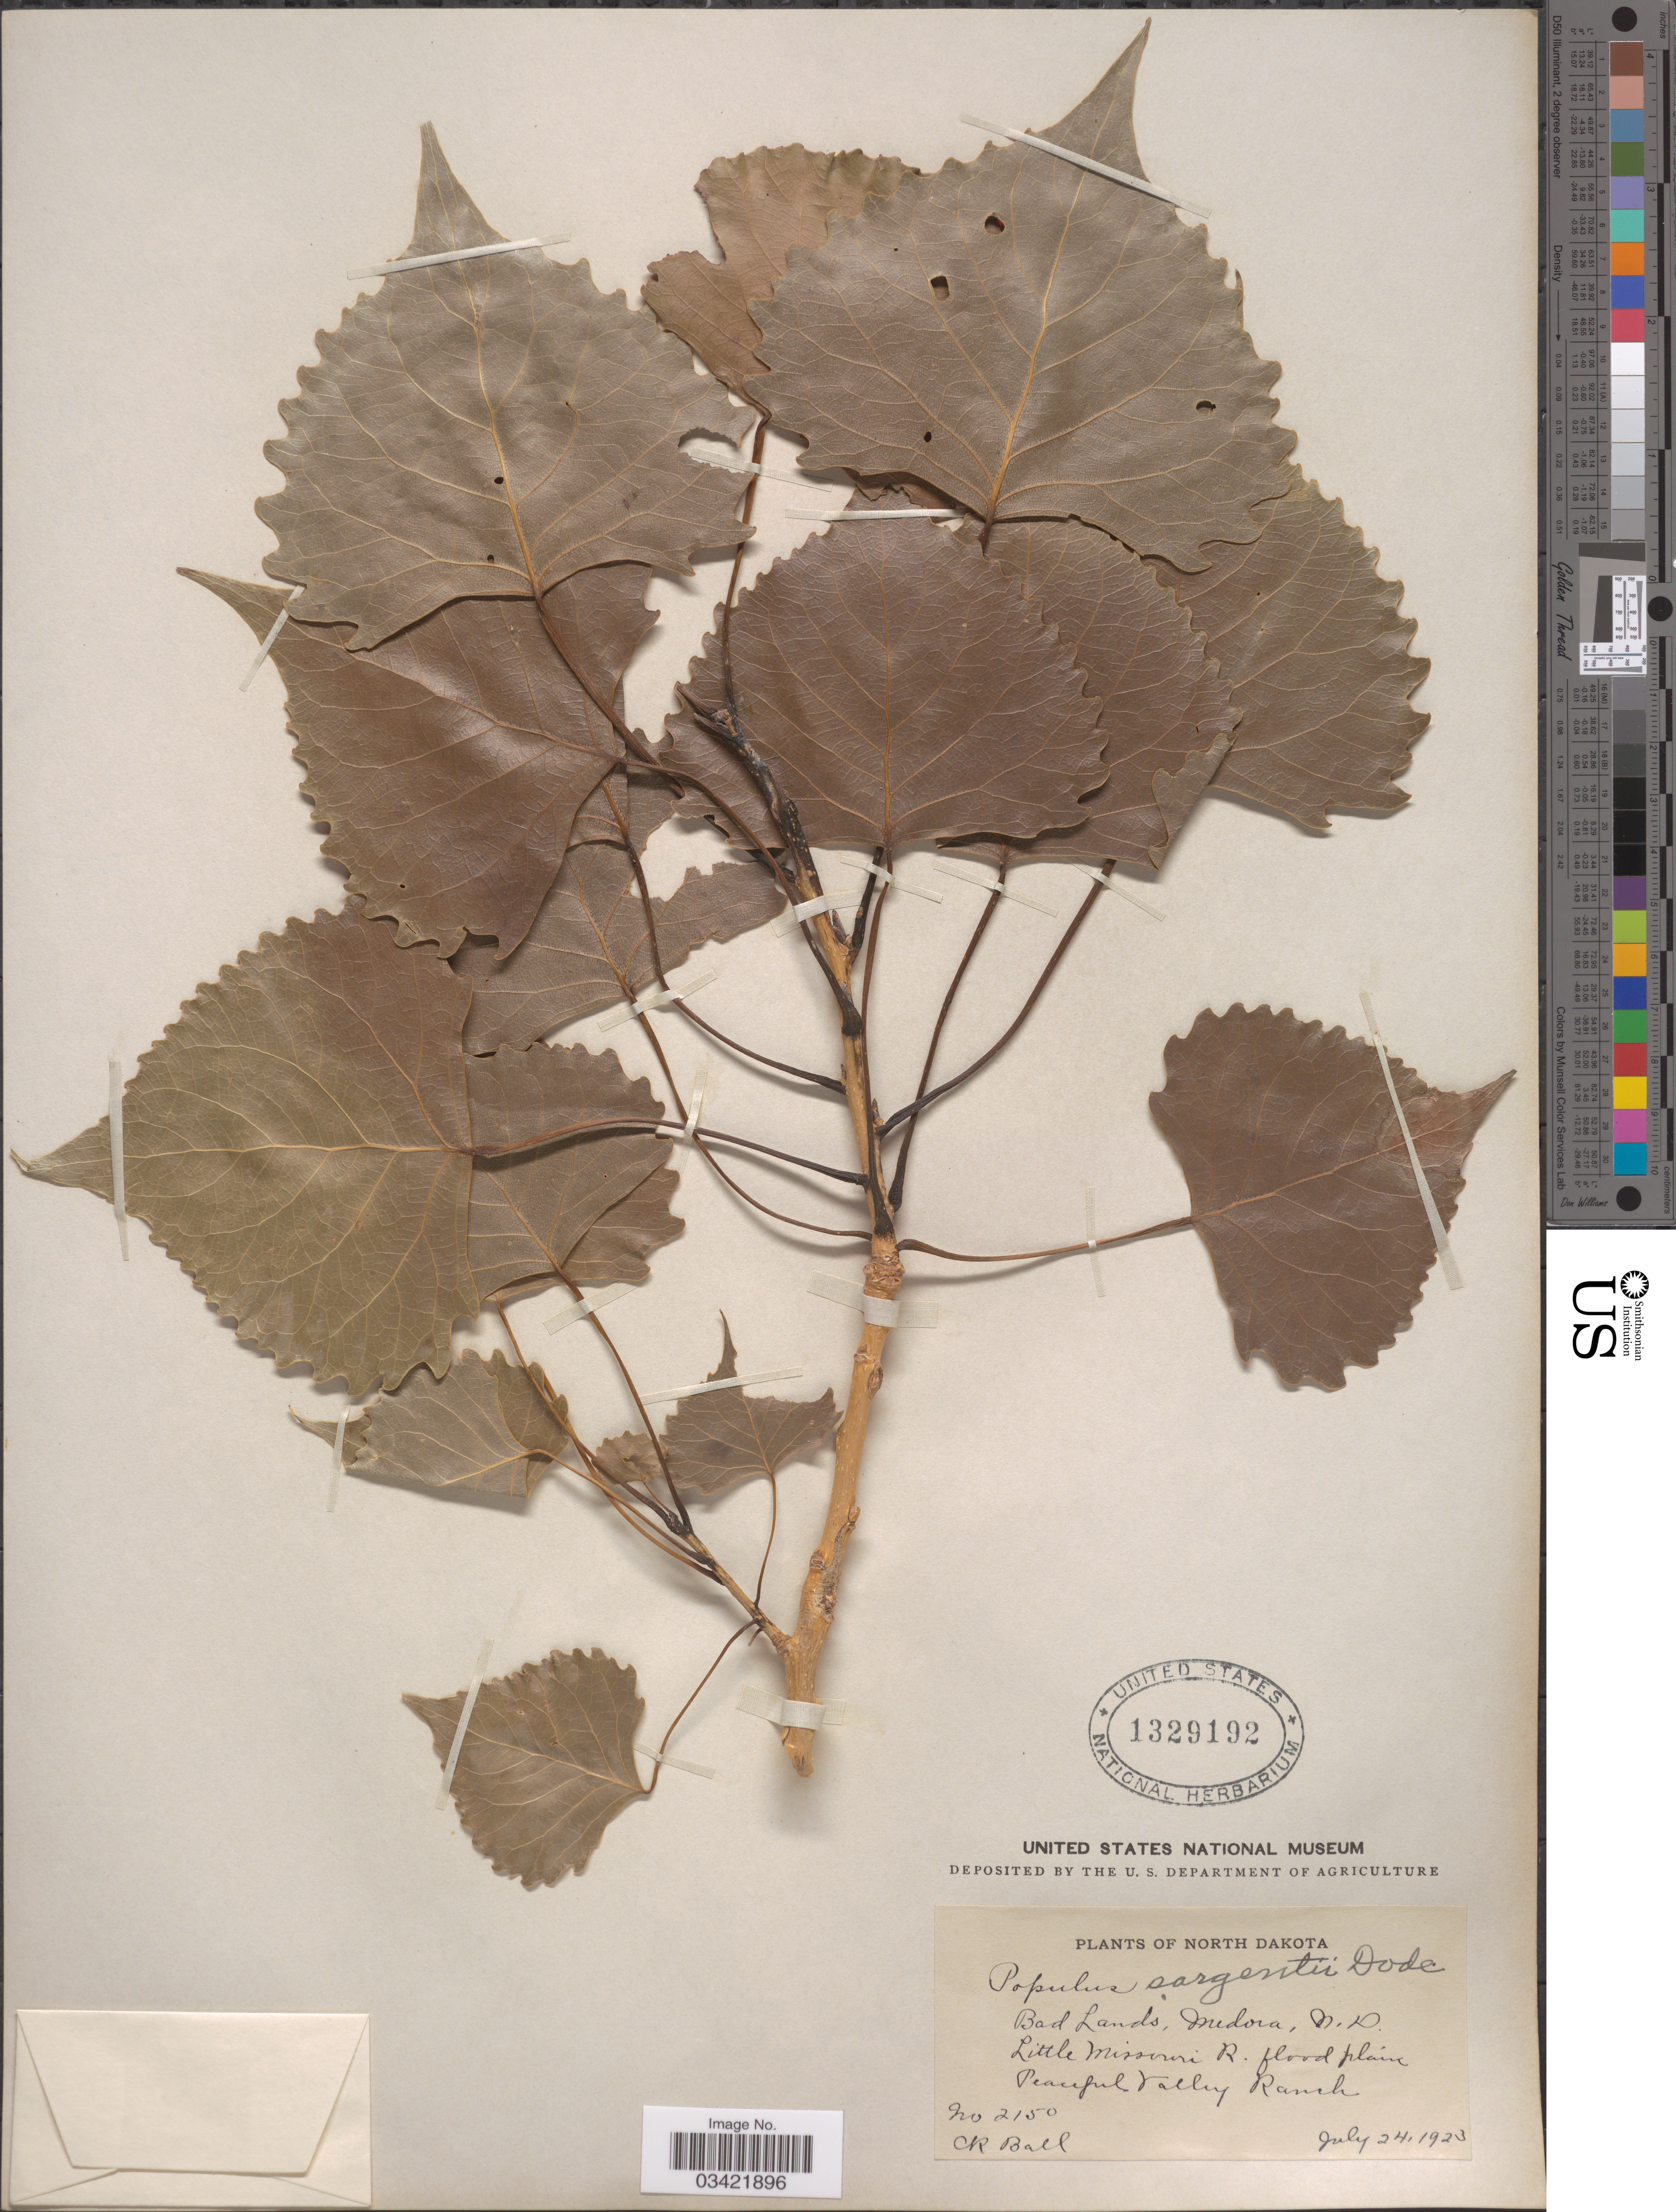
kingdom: Plantae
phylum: Tracheophyta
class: Magnoliopsida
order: Malpighiales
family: Salicaceae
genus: Populus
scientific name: Populus deltoides subsp. monilifera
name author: (Aiton) Eckenw.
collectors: C. R. Ball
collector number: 2150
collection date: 1923-07-24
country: United States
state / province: North Dakota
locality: Bad Lands, Medora. Little Missouri R. flood plain. Peaceful Valley Ranch.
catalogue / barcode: US 1329192